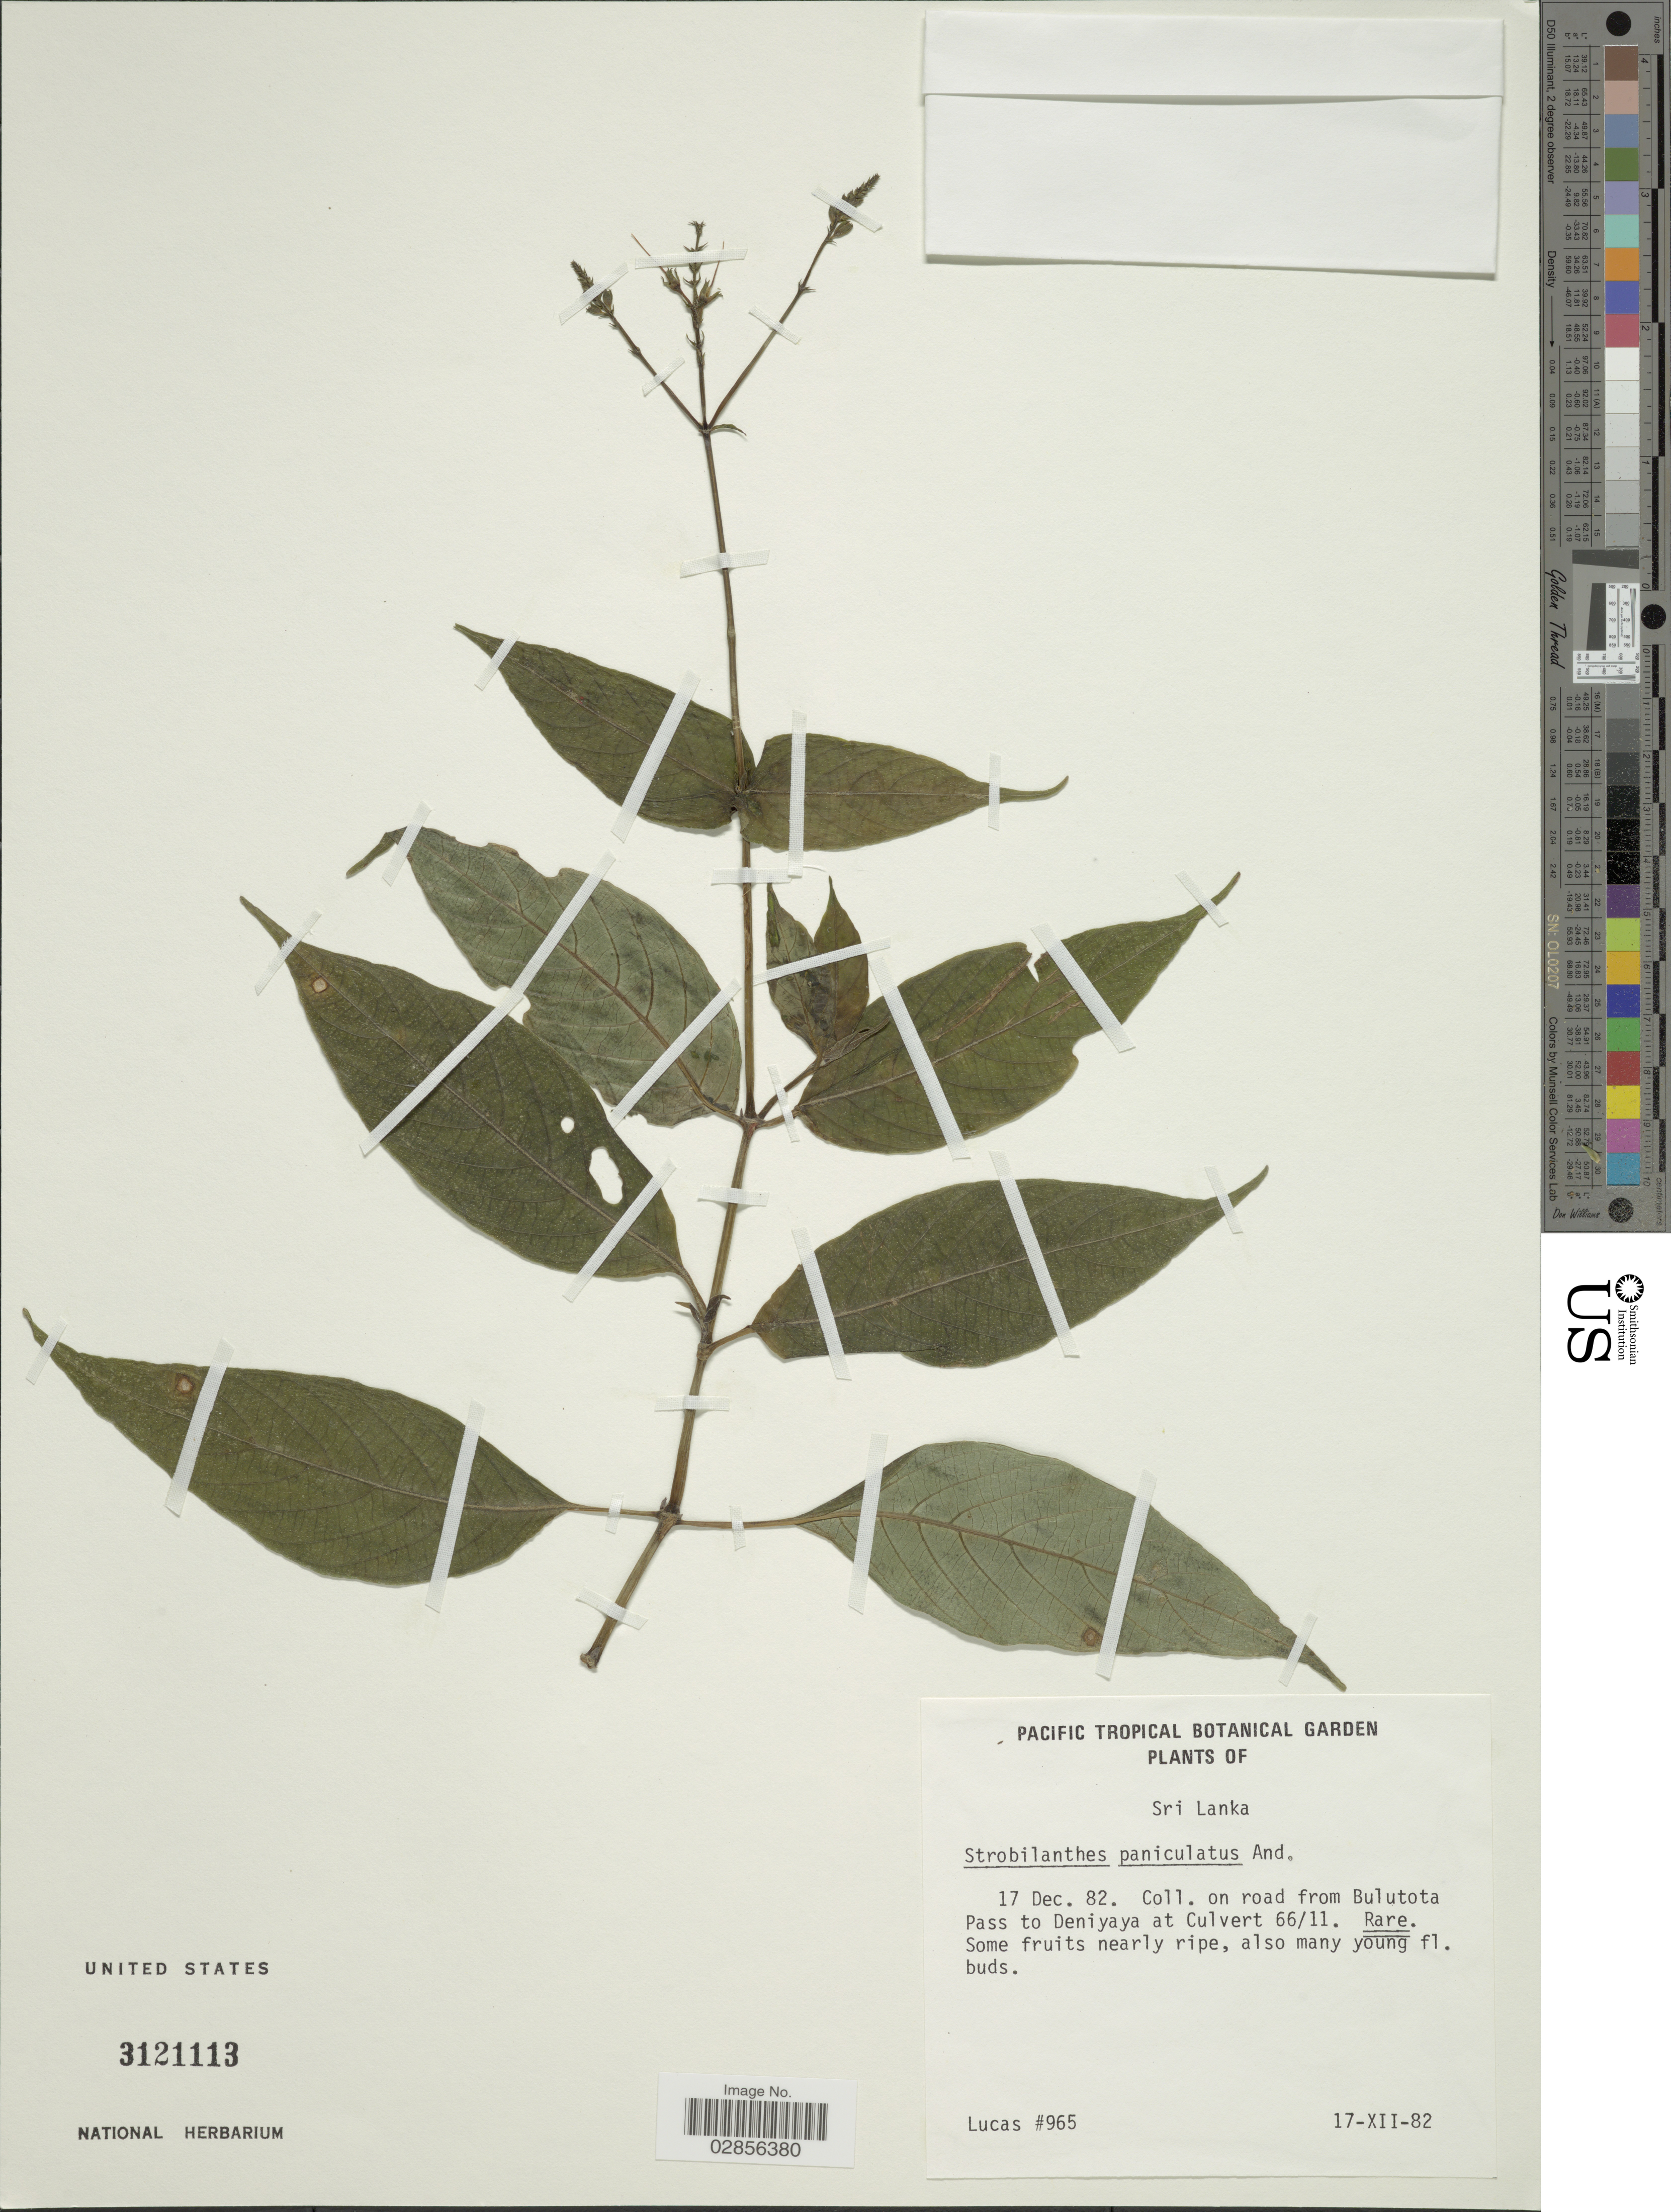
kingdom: Plantae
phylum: Tracheophyta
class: Magnoliopsida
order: Lamiales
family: Acanthaceae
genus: Strobilanthes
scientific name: Strobilanthes habracanthoides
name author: J.R.I. Wood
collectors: Lucas, --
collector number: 965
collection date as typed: Transcribed d/m/y: 17/12/82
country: Sri Lanka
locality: On road from Bulutota Pass to Deniyaya at Culvert 66/11.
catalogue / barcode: US 3121113